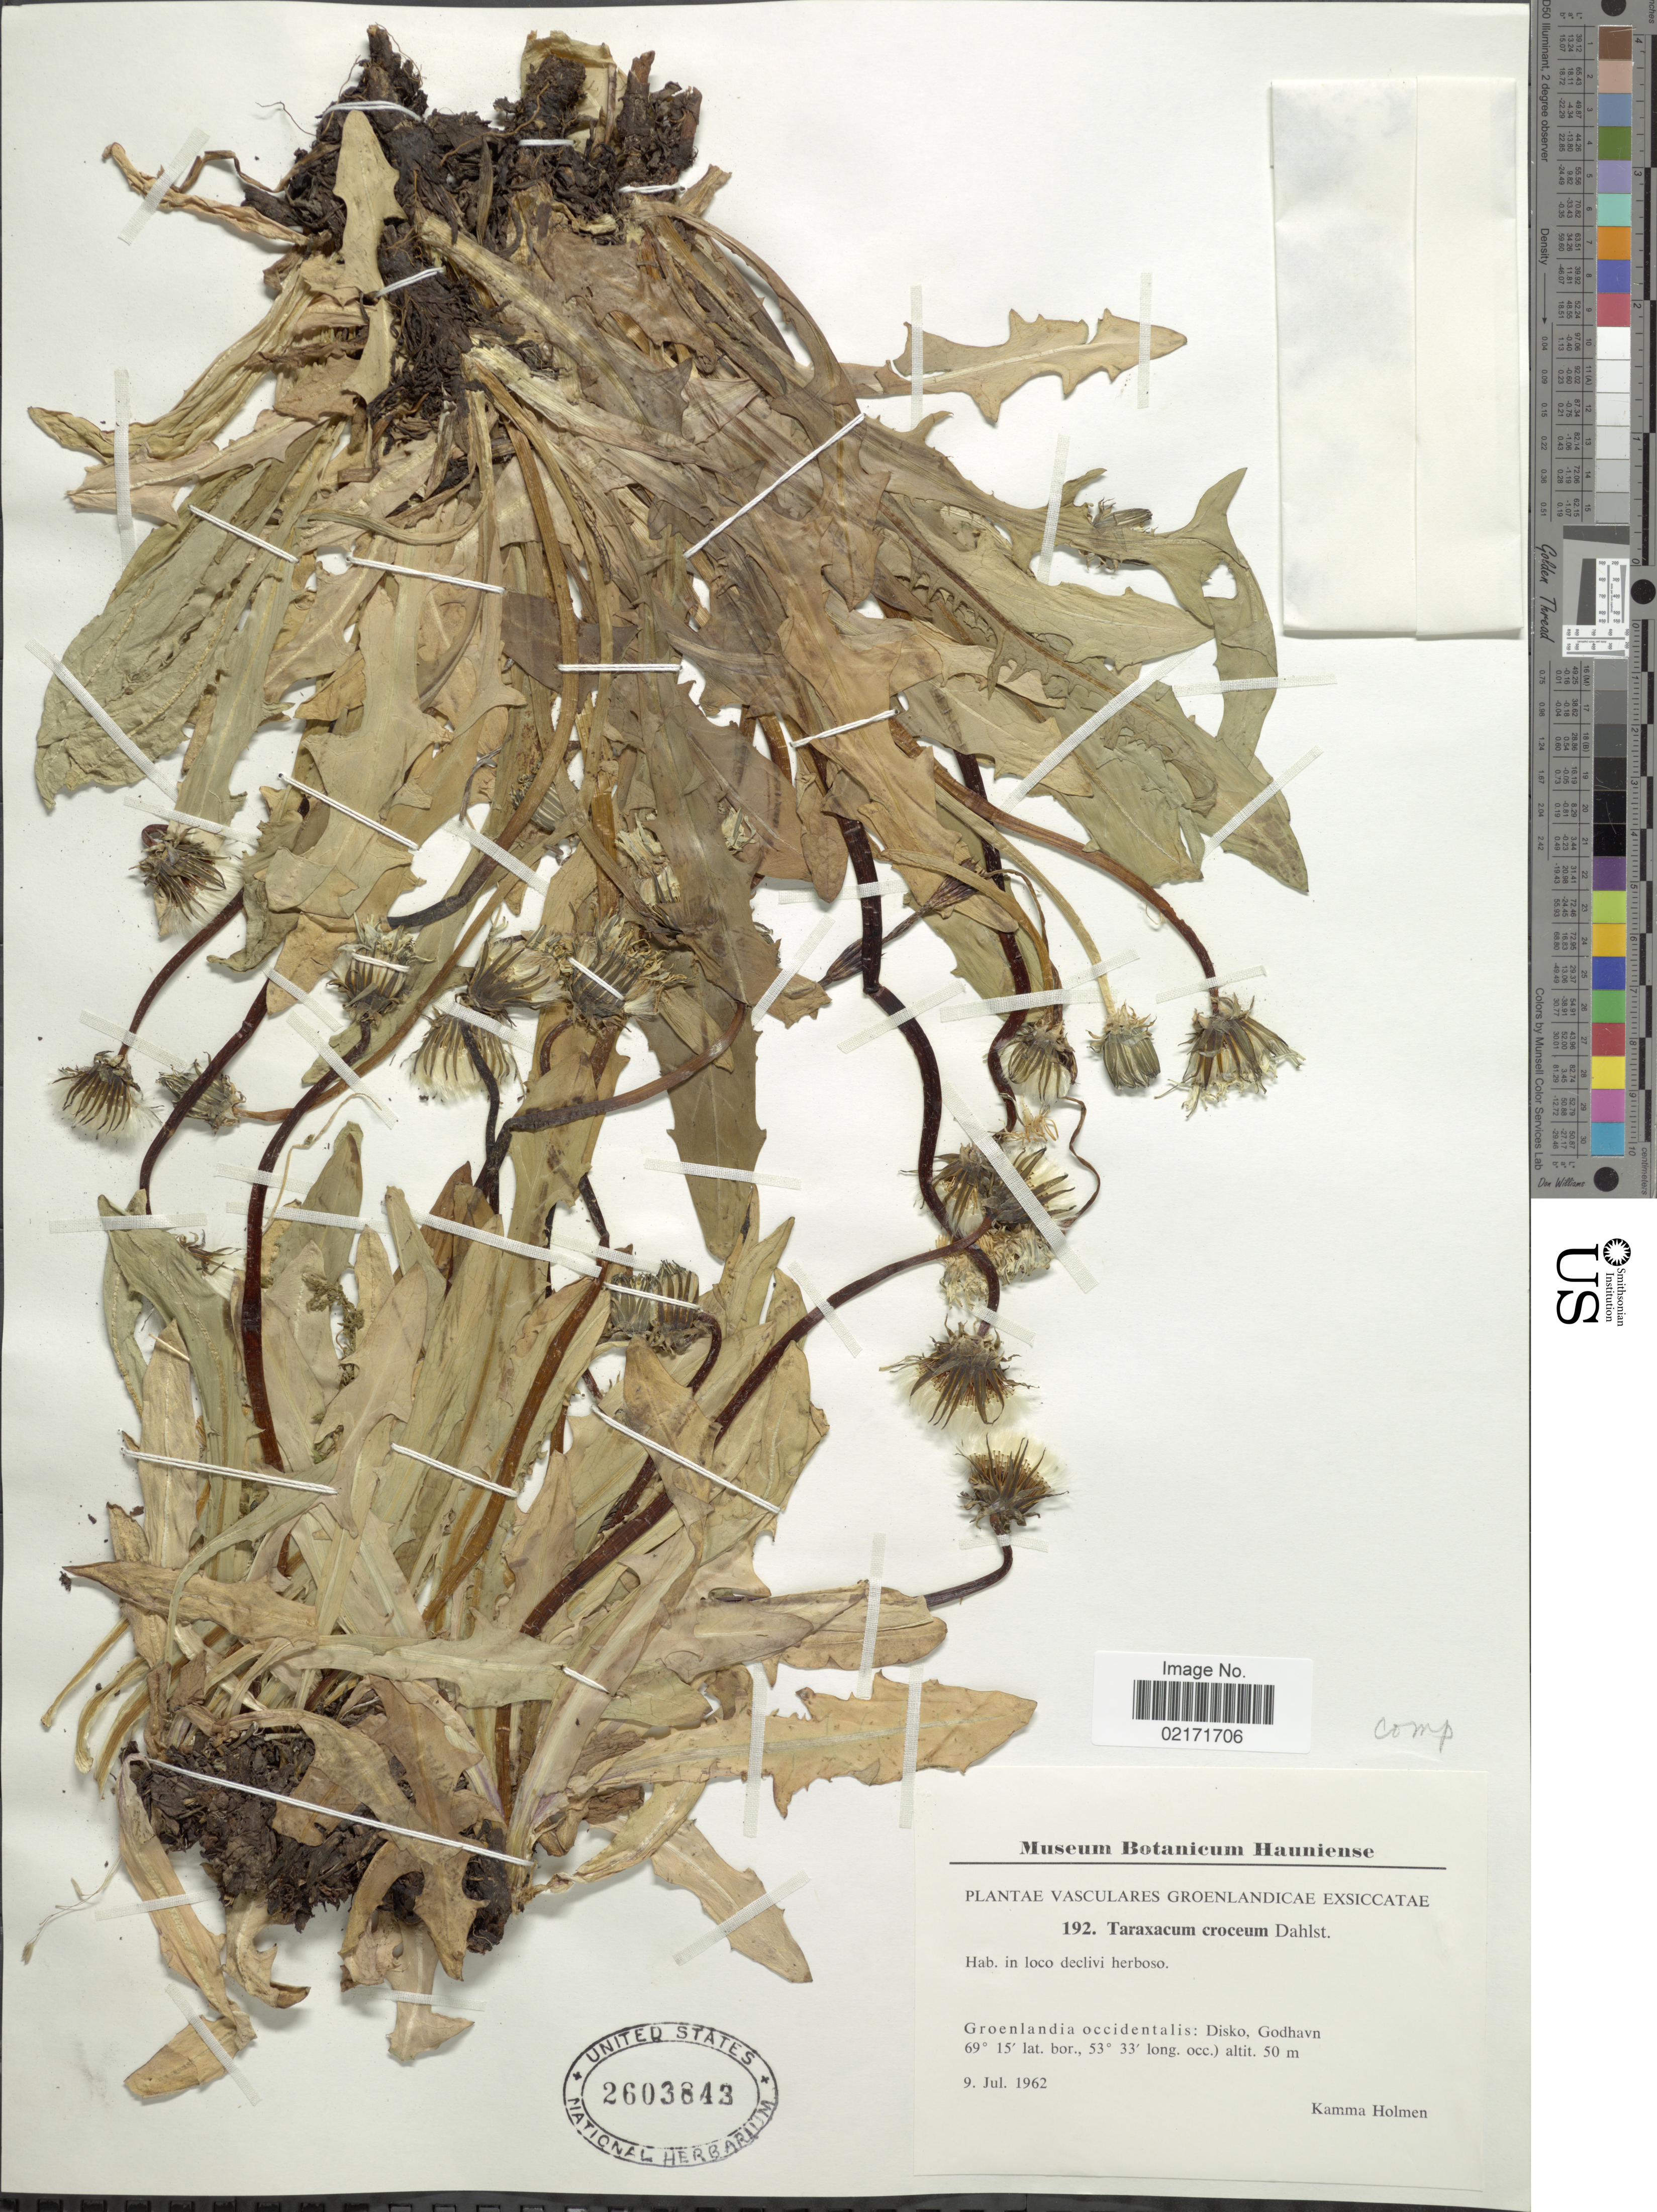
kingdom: Plantae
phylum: Tracheophyta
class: Magnoliopsida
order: Asterales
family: Asteraceae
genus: Taraxacum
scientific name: Taraxacum croceum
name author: Dahlst.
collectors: K. A. Holmen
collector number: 192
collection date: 1962-07-09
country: Greenland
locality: Groenlandia occidentalis: Disko, Godhavn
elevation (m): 50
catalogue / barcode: US 2603843